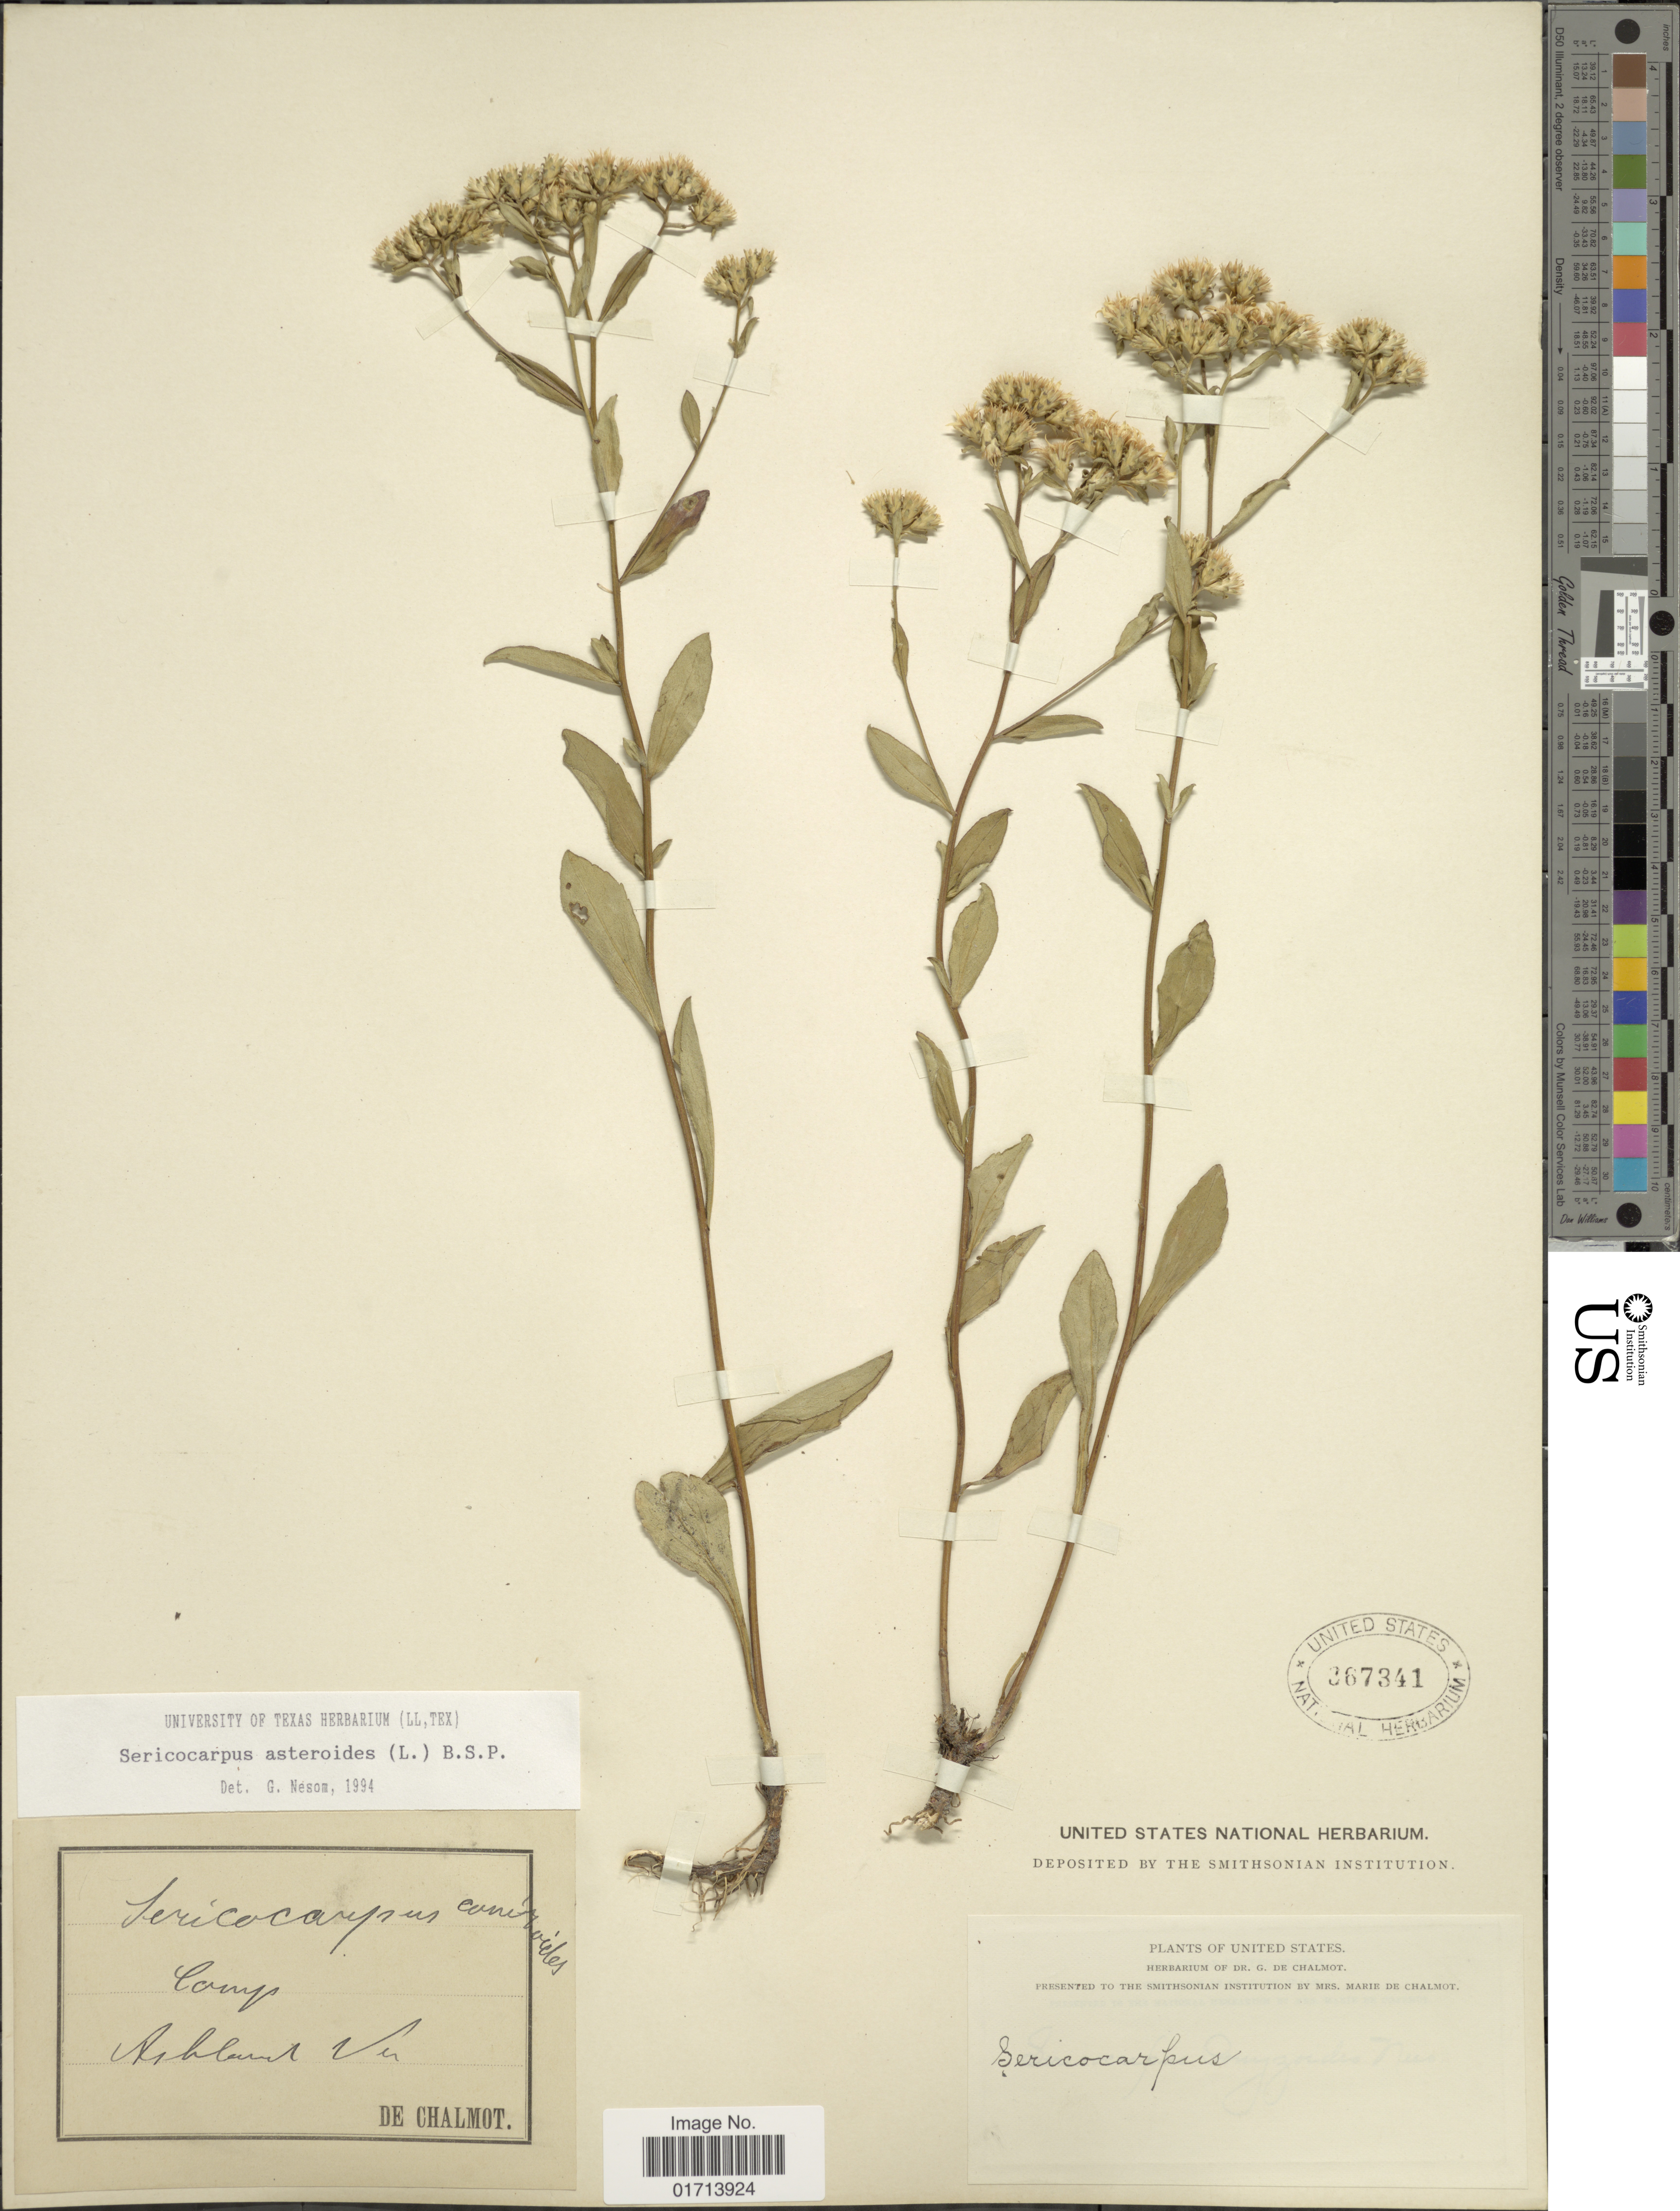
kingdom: Plantae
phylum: Tracheophyta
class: Magnoliopsida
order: Asterales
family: Asteraceae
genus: Sericocarpus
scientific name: Sericocarpus asteroides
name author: (L.) Britton, Stearns & Poggenb.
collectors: G. de Chalmot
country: United States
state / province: Virginia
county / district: Hanover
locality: Ashland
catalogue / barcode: US 367341